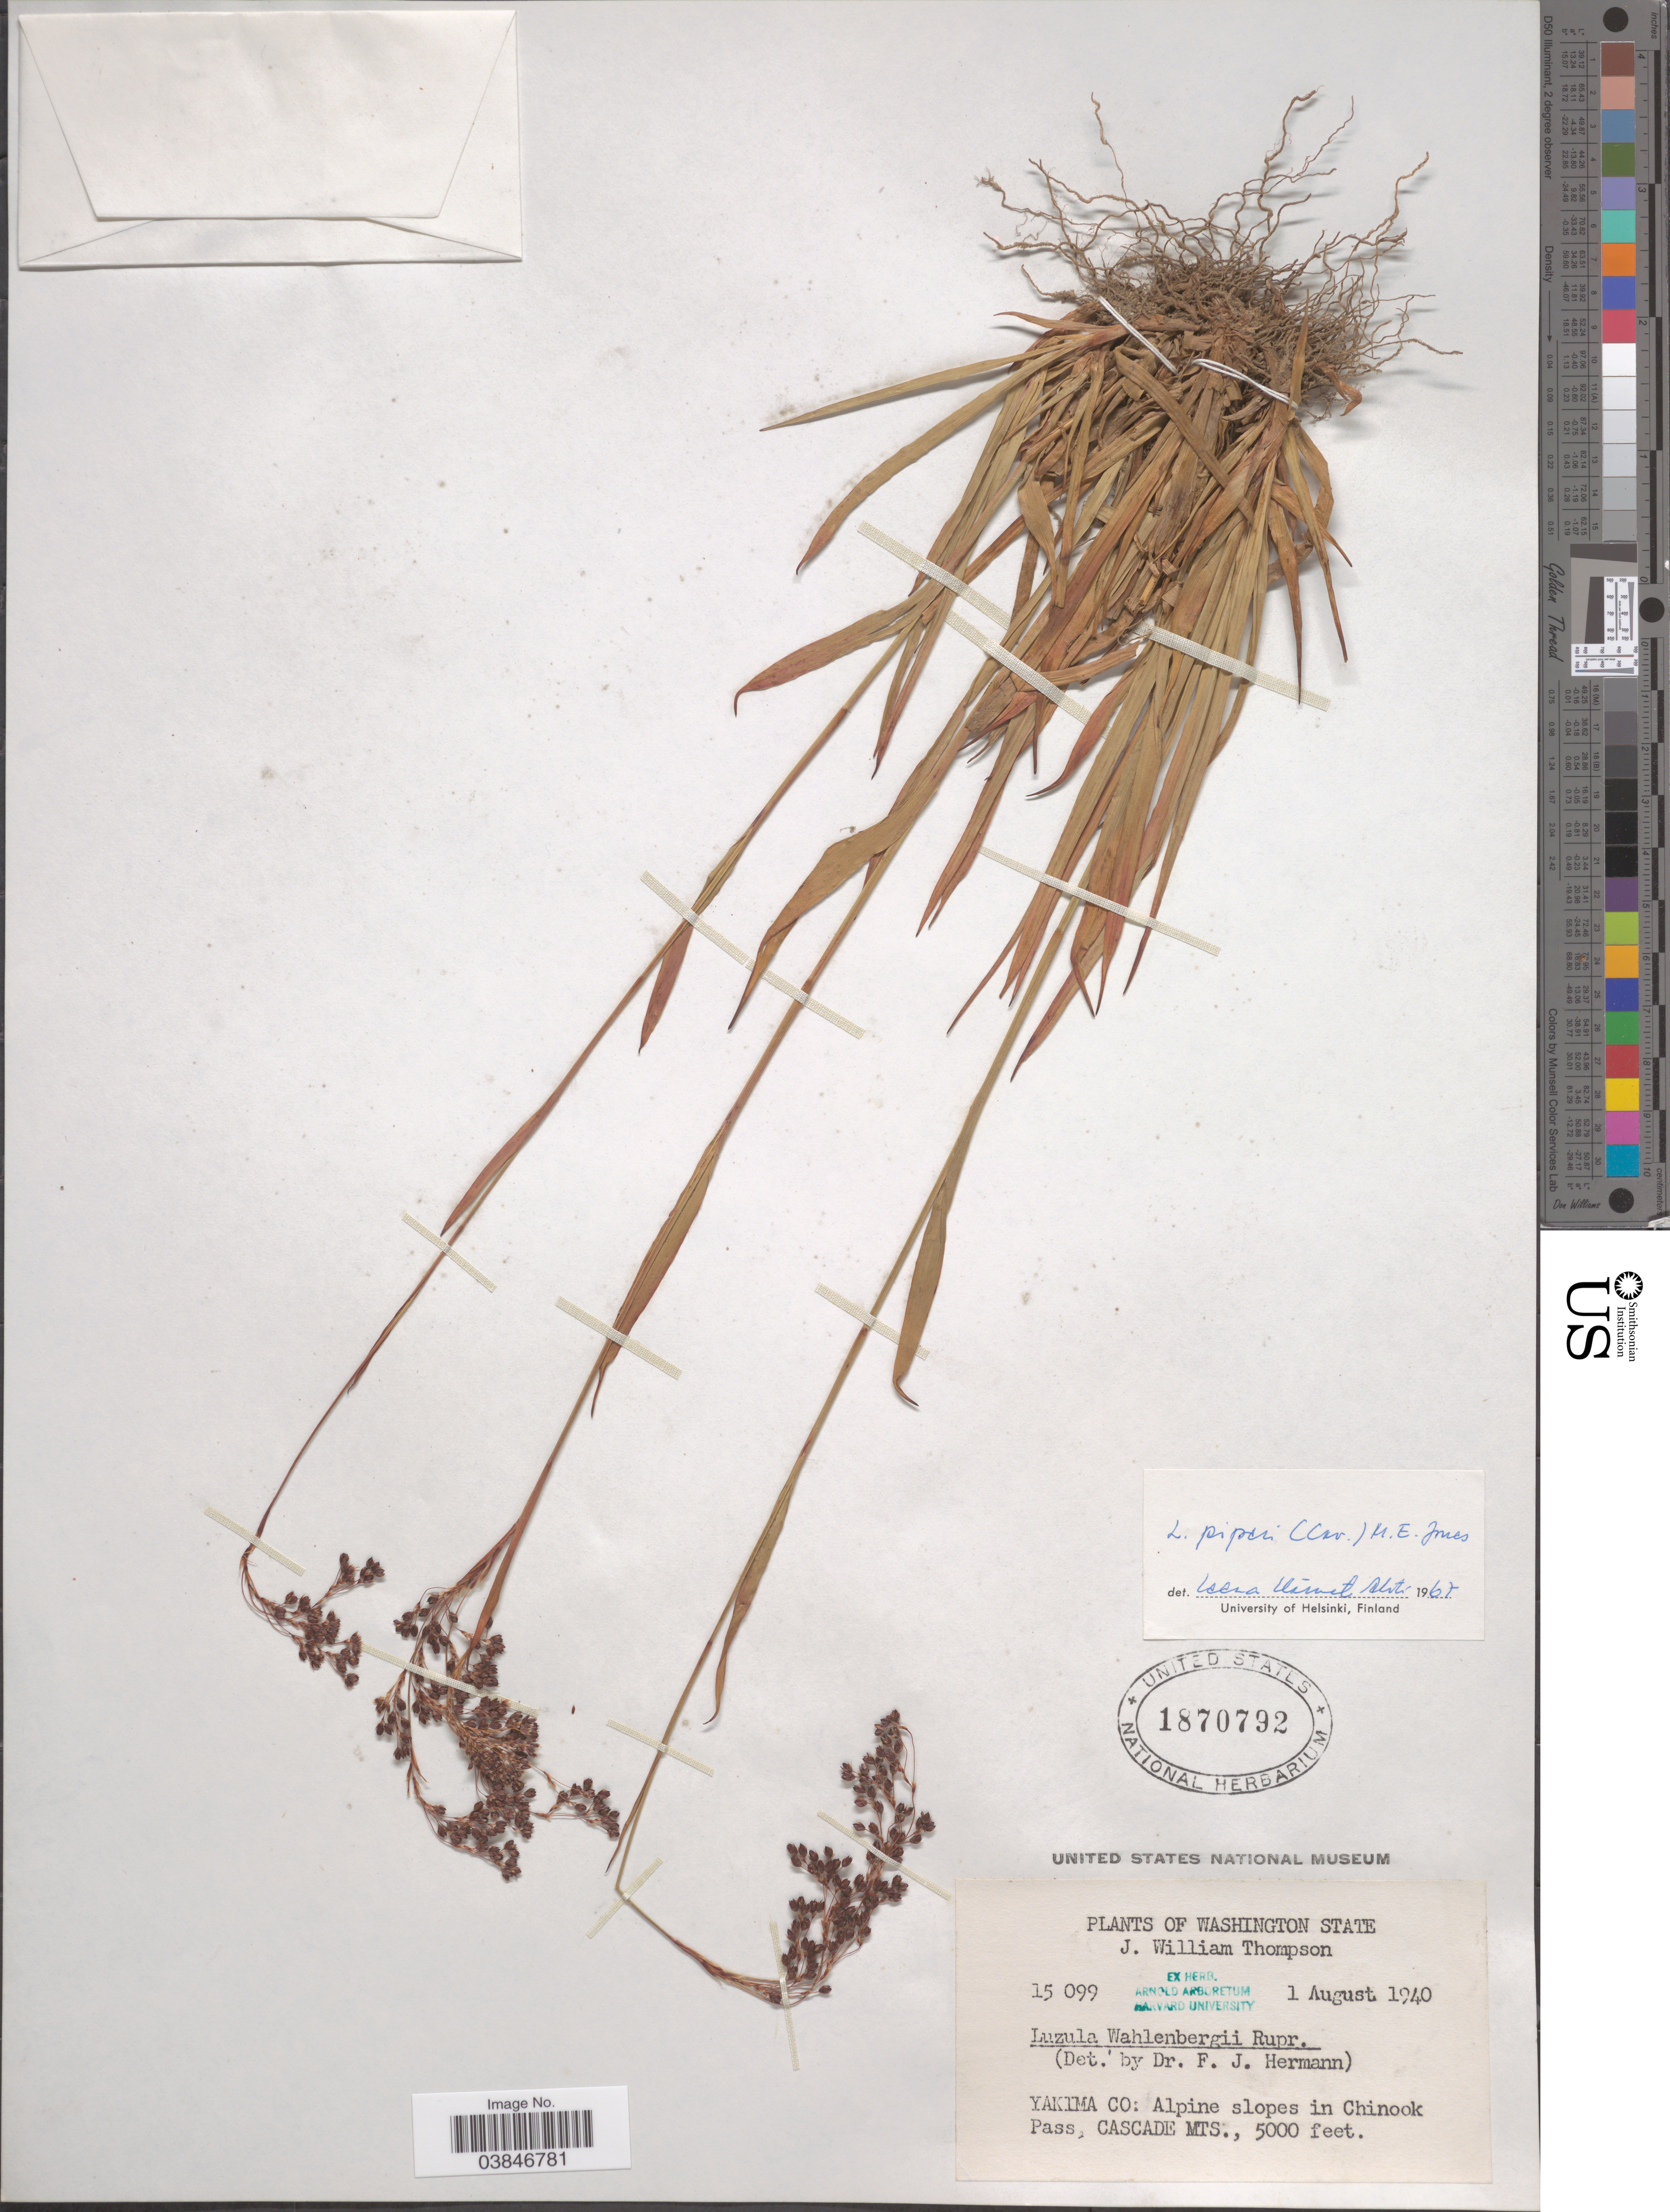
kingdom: Plantae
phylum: Tracheophyta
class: Liliopsida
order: Poales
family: Juncaceae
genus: Luzula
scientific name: Luzula piperi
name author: (Coville) M.E. Jones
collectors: J. W. Thompson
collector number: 15099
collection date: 1940-08-01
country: United States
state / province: Washington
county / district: Yakima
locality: Yakima Co: in Chinook Pass, Cascade Mts.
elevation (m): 1524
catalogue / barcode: US 1870792